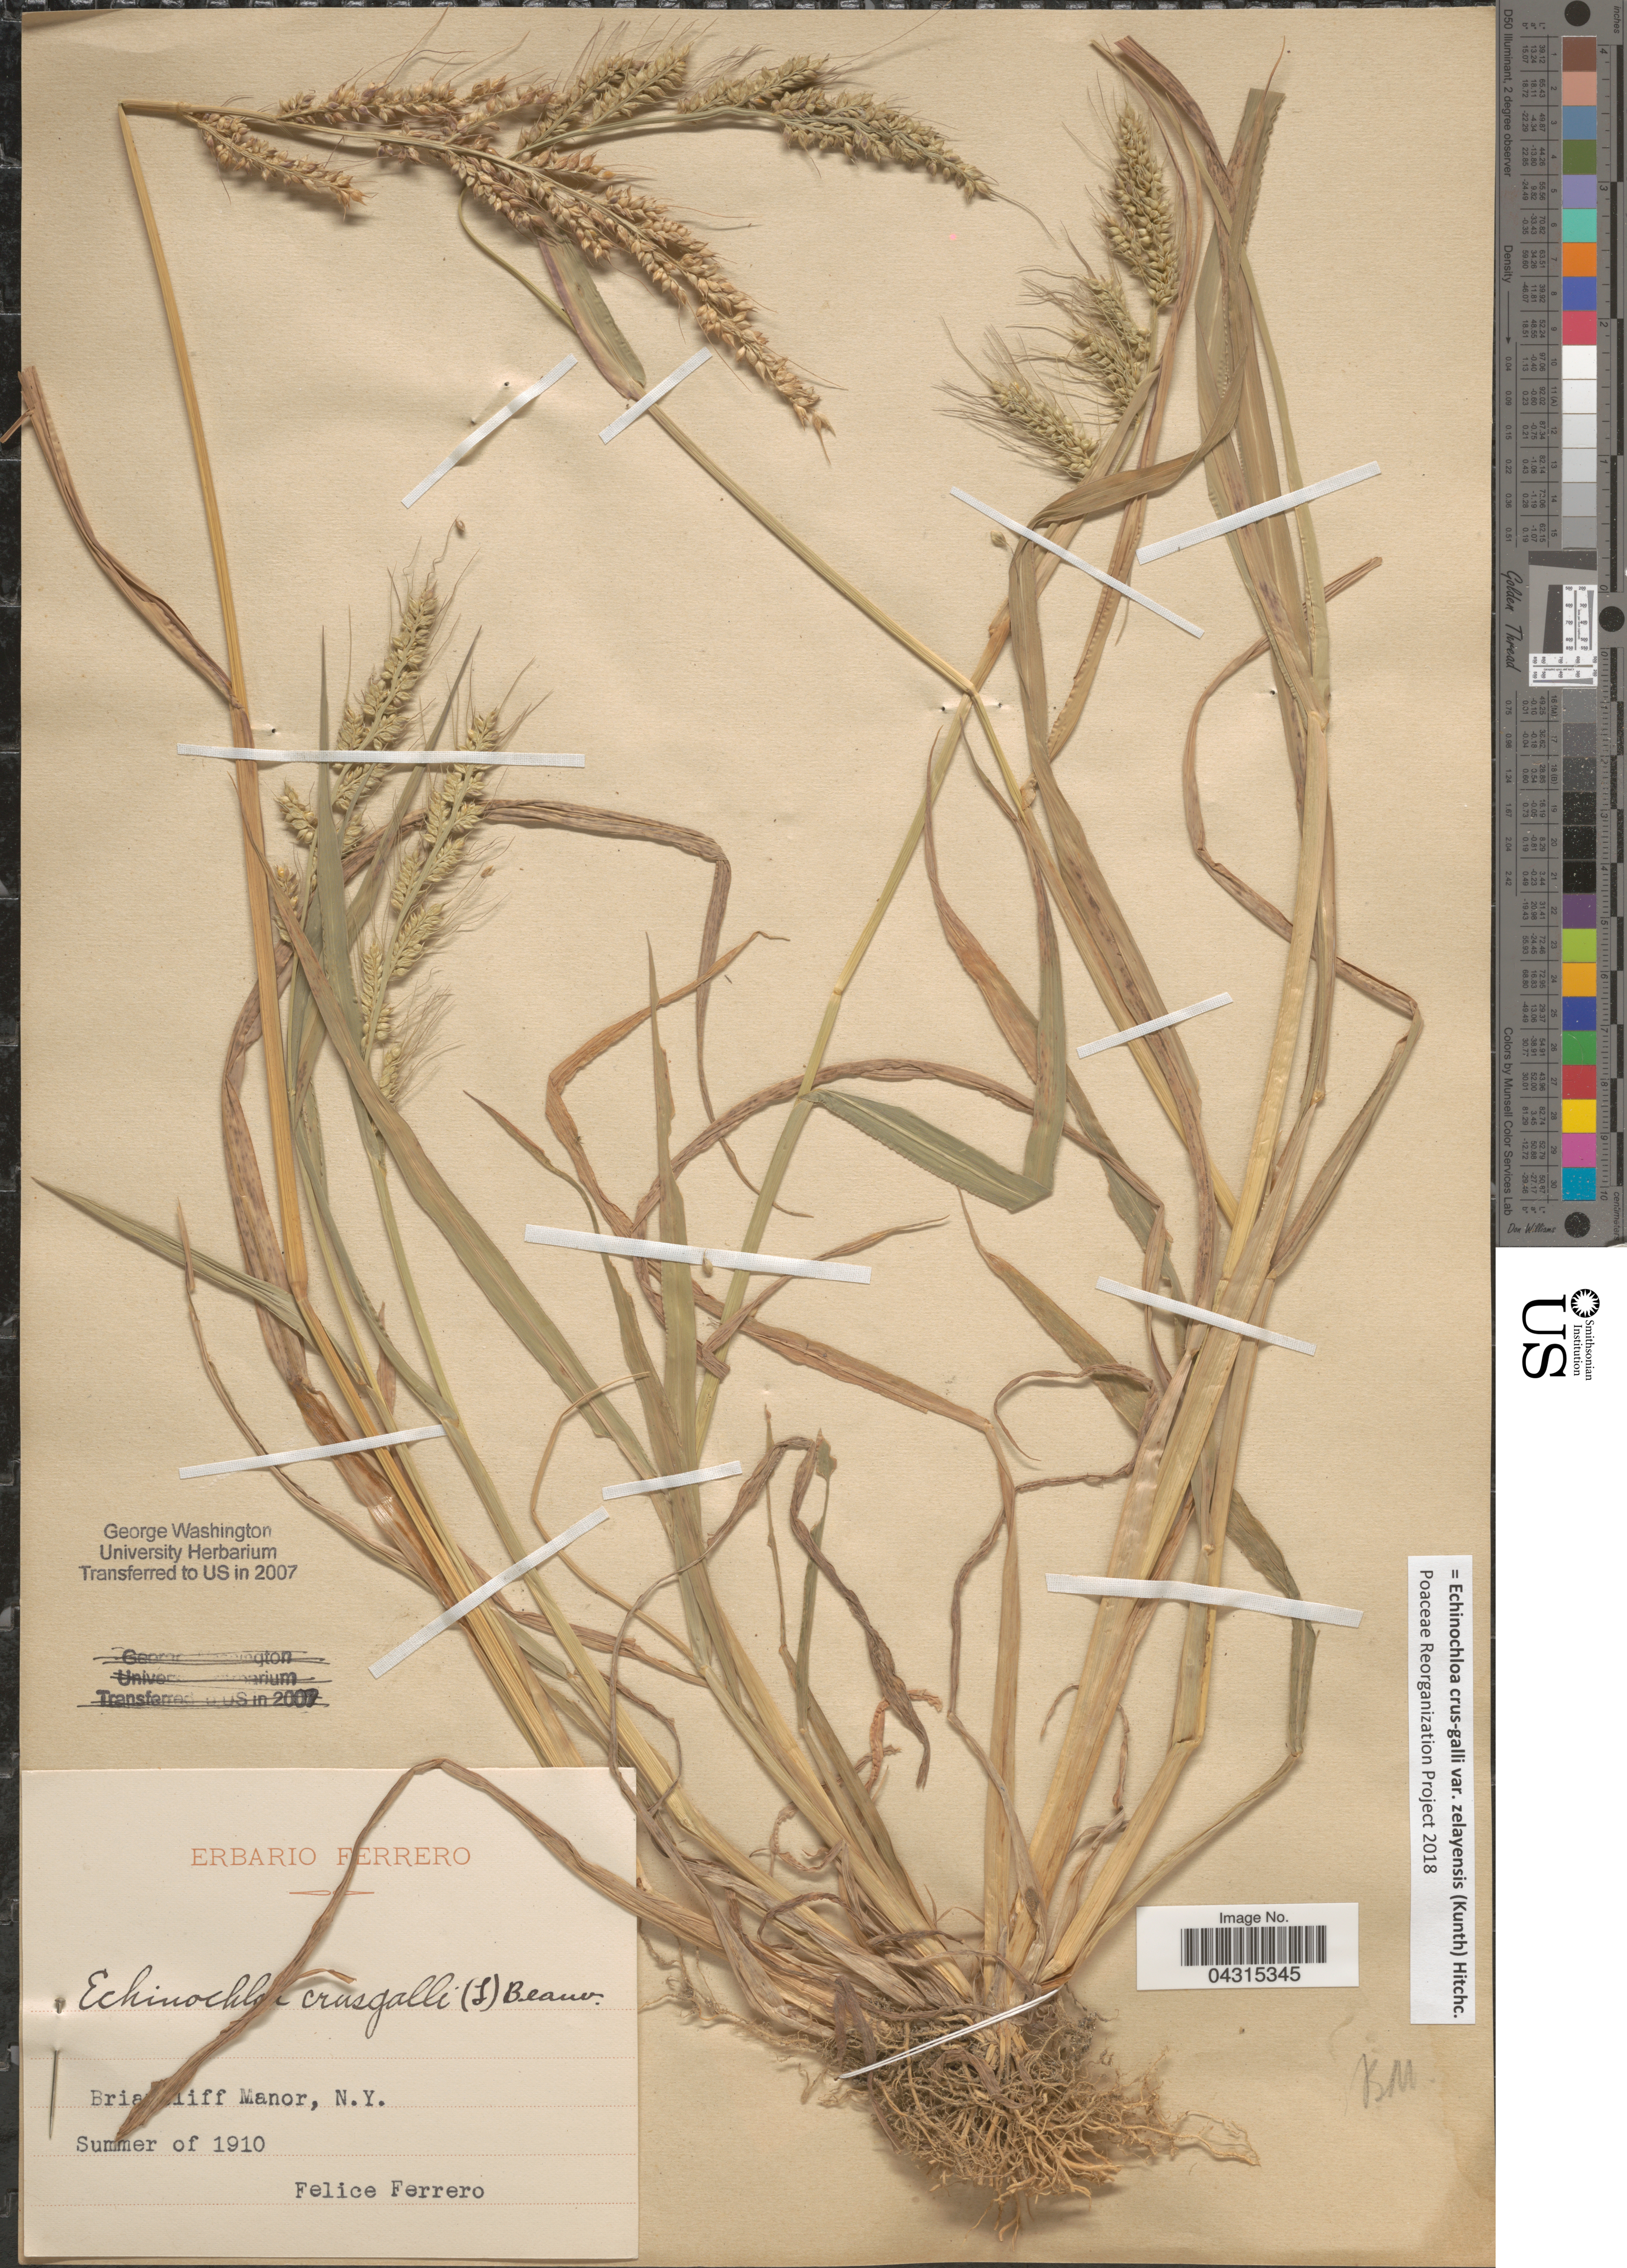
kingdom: Plantae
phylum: Tracheophyta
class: Liliopsida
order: Poales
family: Poaceae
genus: Echinochloa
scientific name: Echinochloa crus-galli var. zelayensis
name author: (Kunth) Hitchc.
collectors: F. Ferrero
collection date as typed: Summer of 1910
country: United States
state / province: New York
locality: Briarcliff Manor.